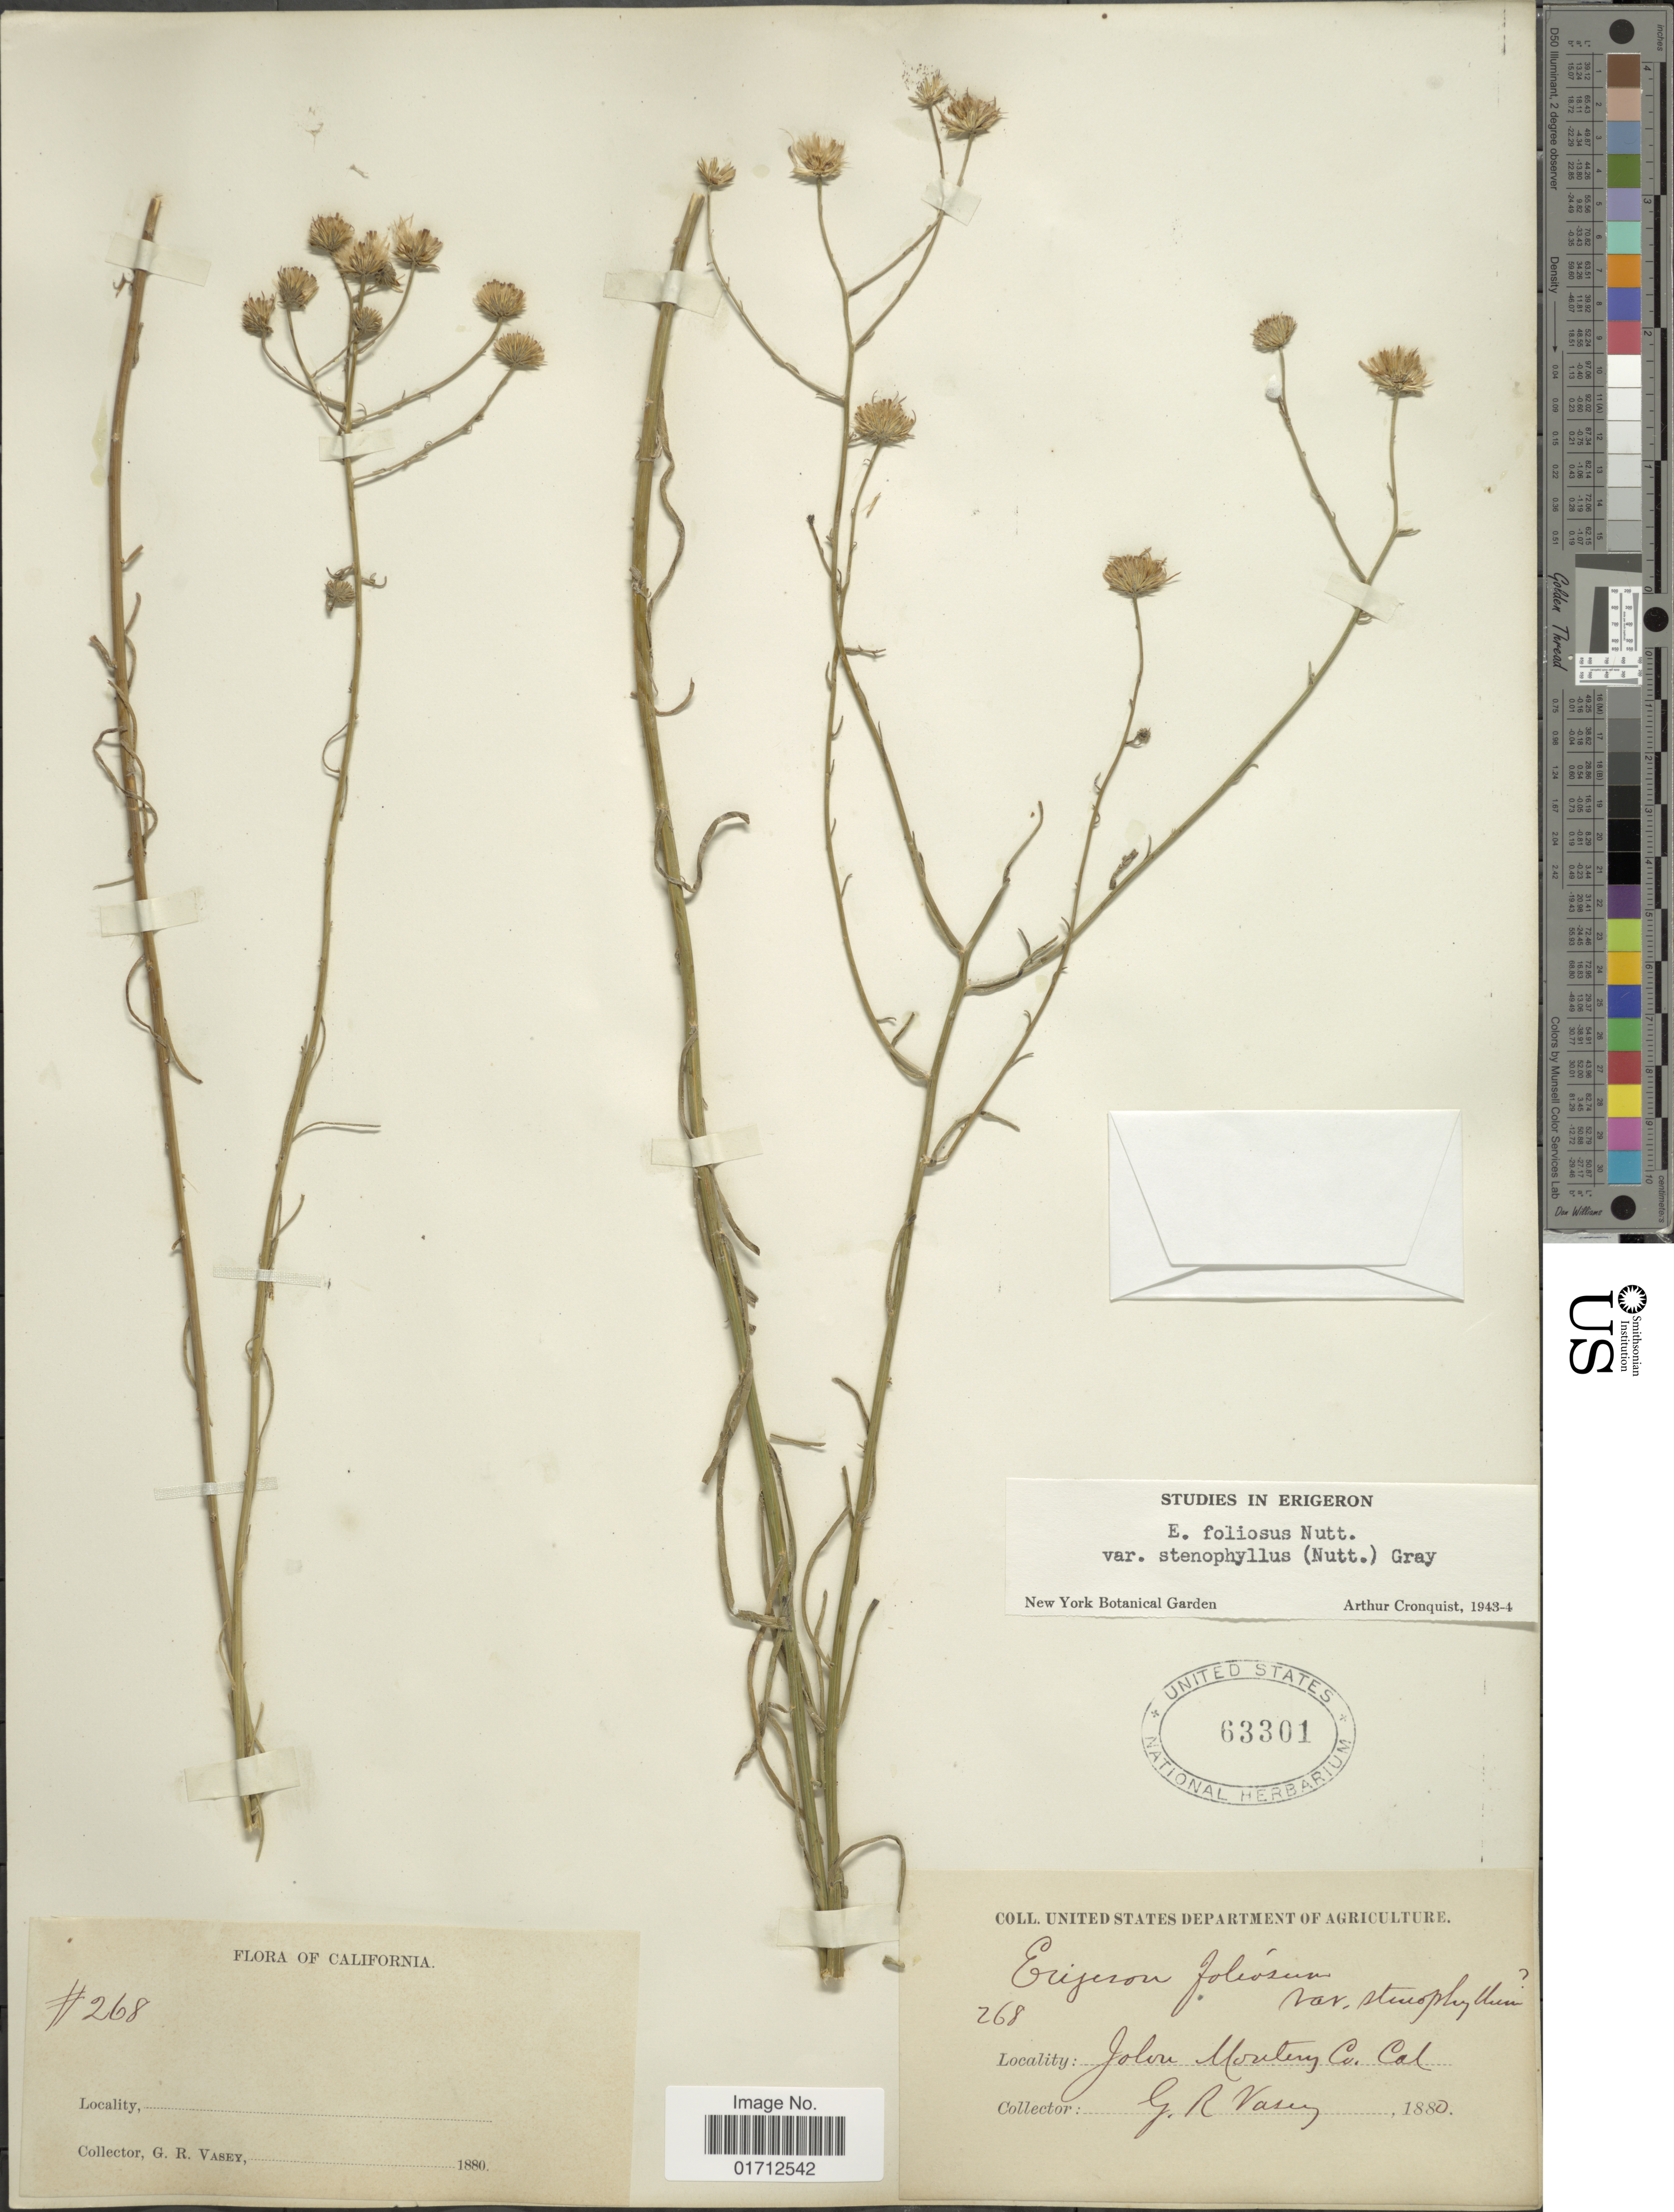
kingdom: Plantae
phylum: Tracheophyta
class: Magnoliopsida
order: Asterales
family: Asteraceae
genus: Erigeron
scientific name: Erigeron foliosus var. stenophyllus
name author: Nutt.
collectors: G. R. Vasey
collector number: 268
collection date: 1880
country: United States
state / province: California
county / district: Monterey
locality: Jolon Monterey Co.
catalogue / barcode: US 63301